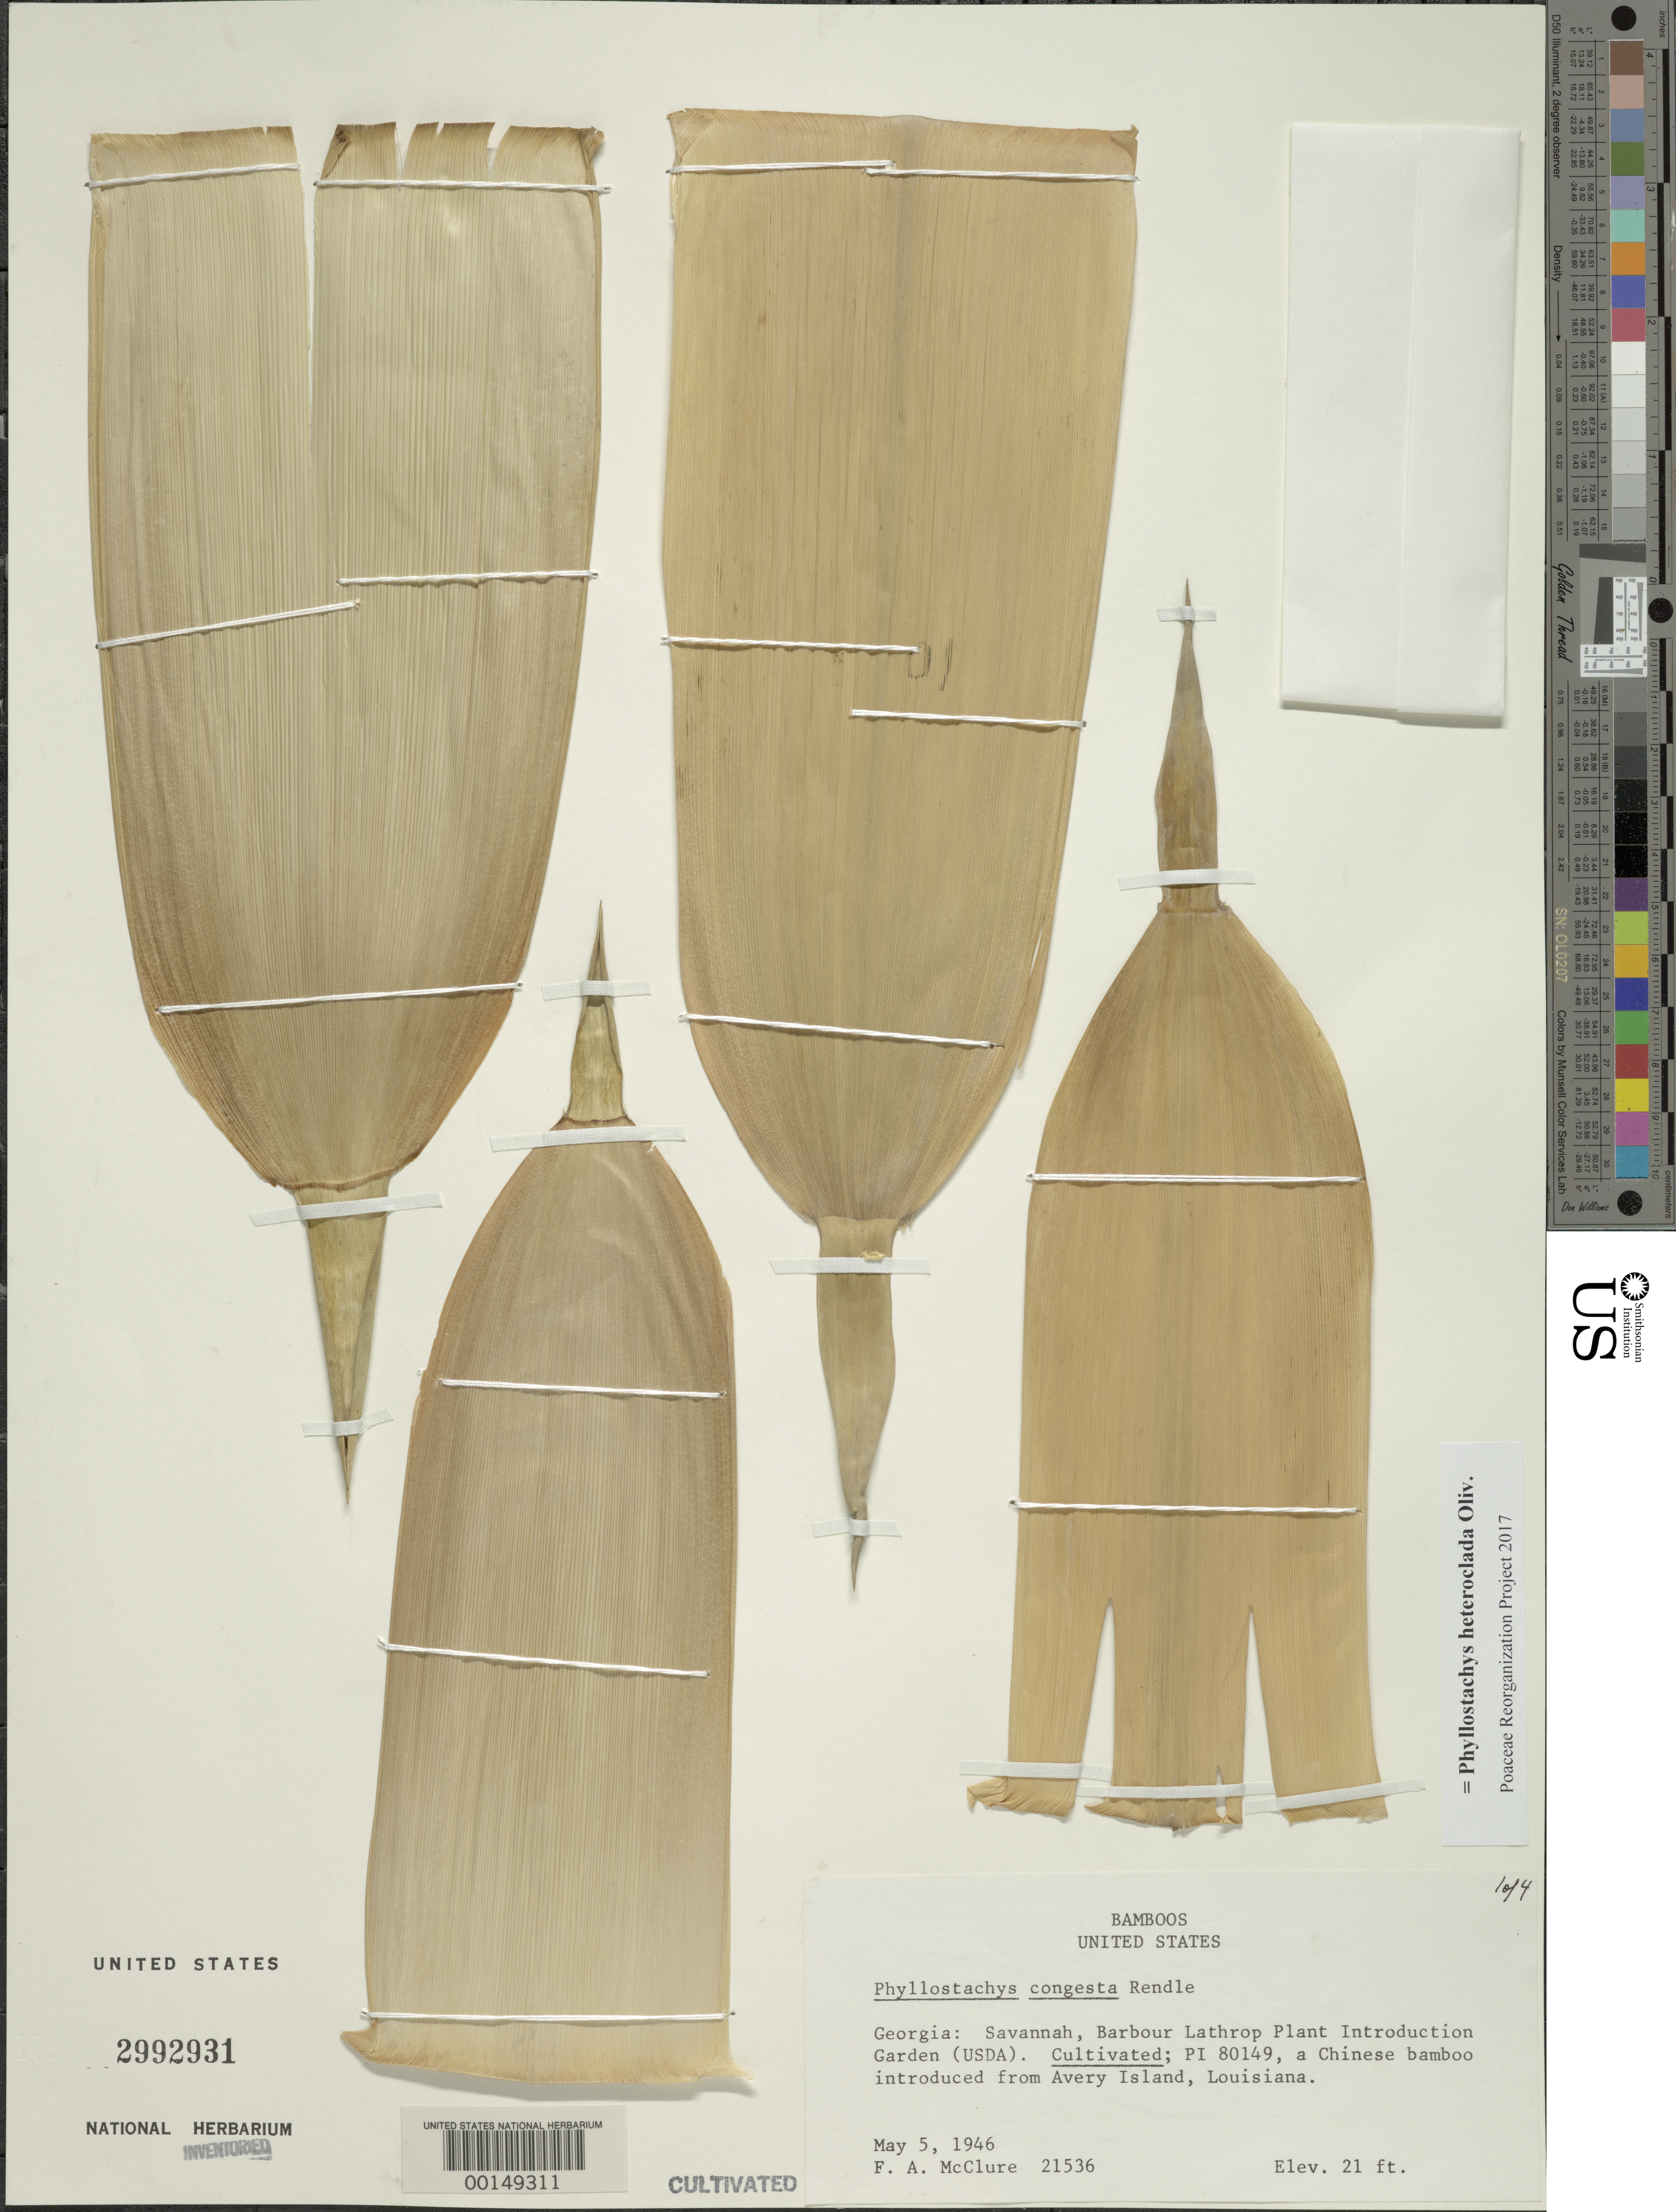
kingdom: Plantae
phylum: Tracheophyta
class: Liliopsida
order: Poales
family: Poaceae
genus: Phyllostachys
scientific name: Phyllostachys heteroclada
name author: Oliv.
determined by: Poaceae Reorganization Project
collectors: F. A. McClure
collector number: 21536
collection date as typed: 05 May 1946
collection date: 1946-05-05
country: United States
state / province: Georgia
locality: Savannha, barbour lathrop p.i. garden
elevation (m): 6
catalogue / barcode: US 2992931